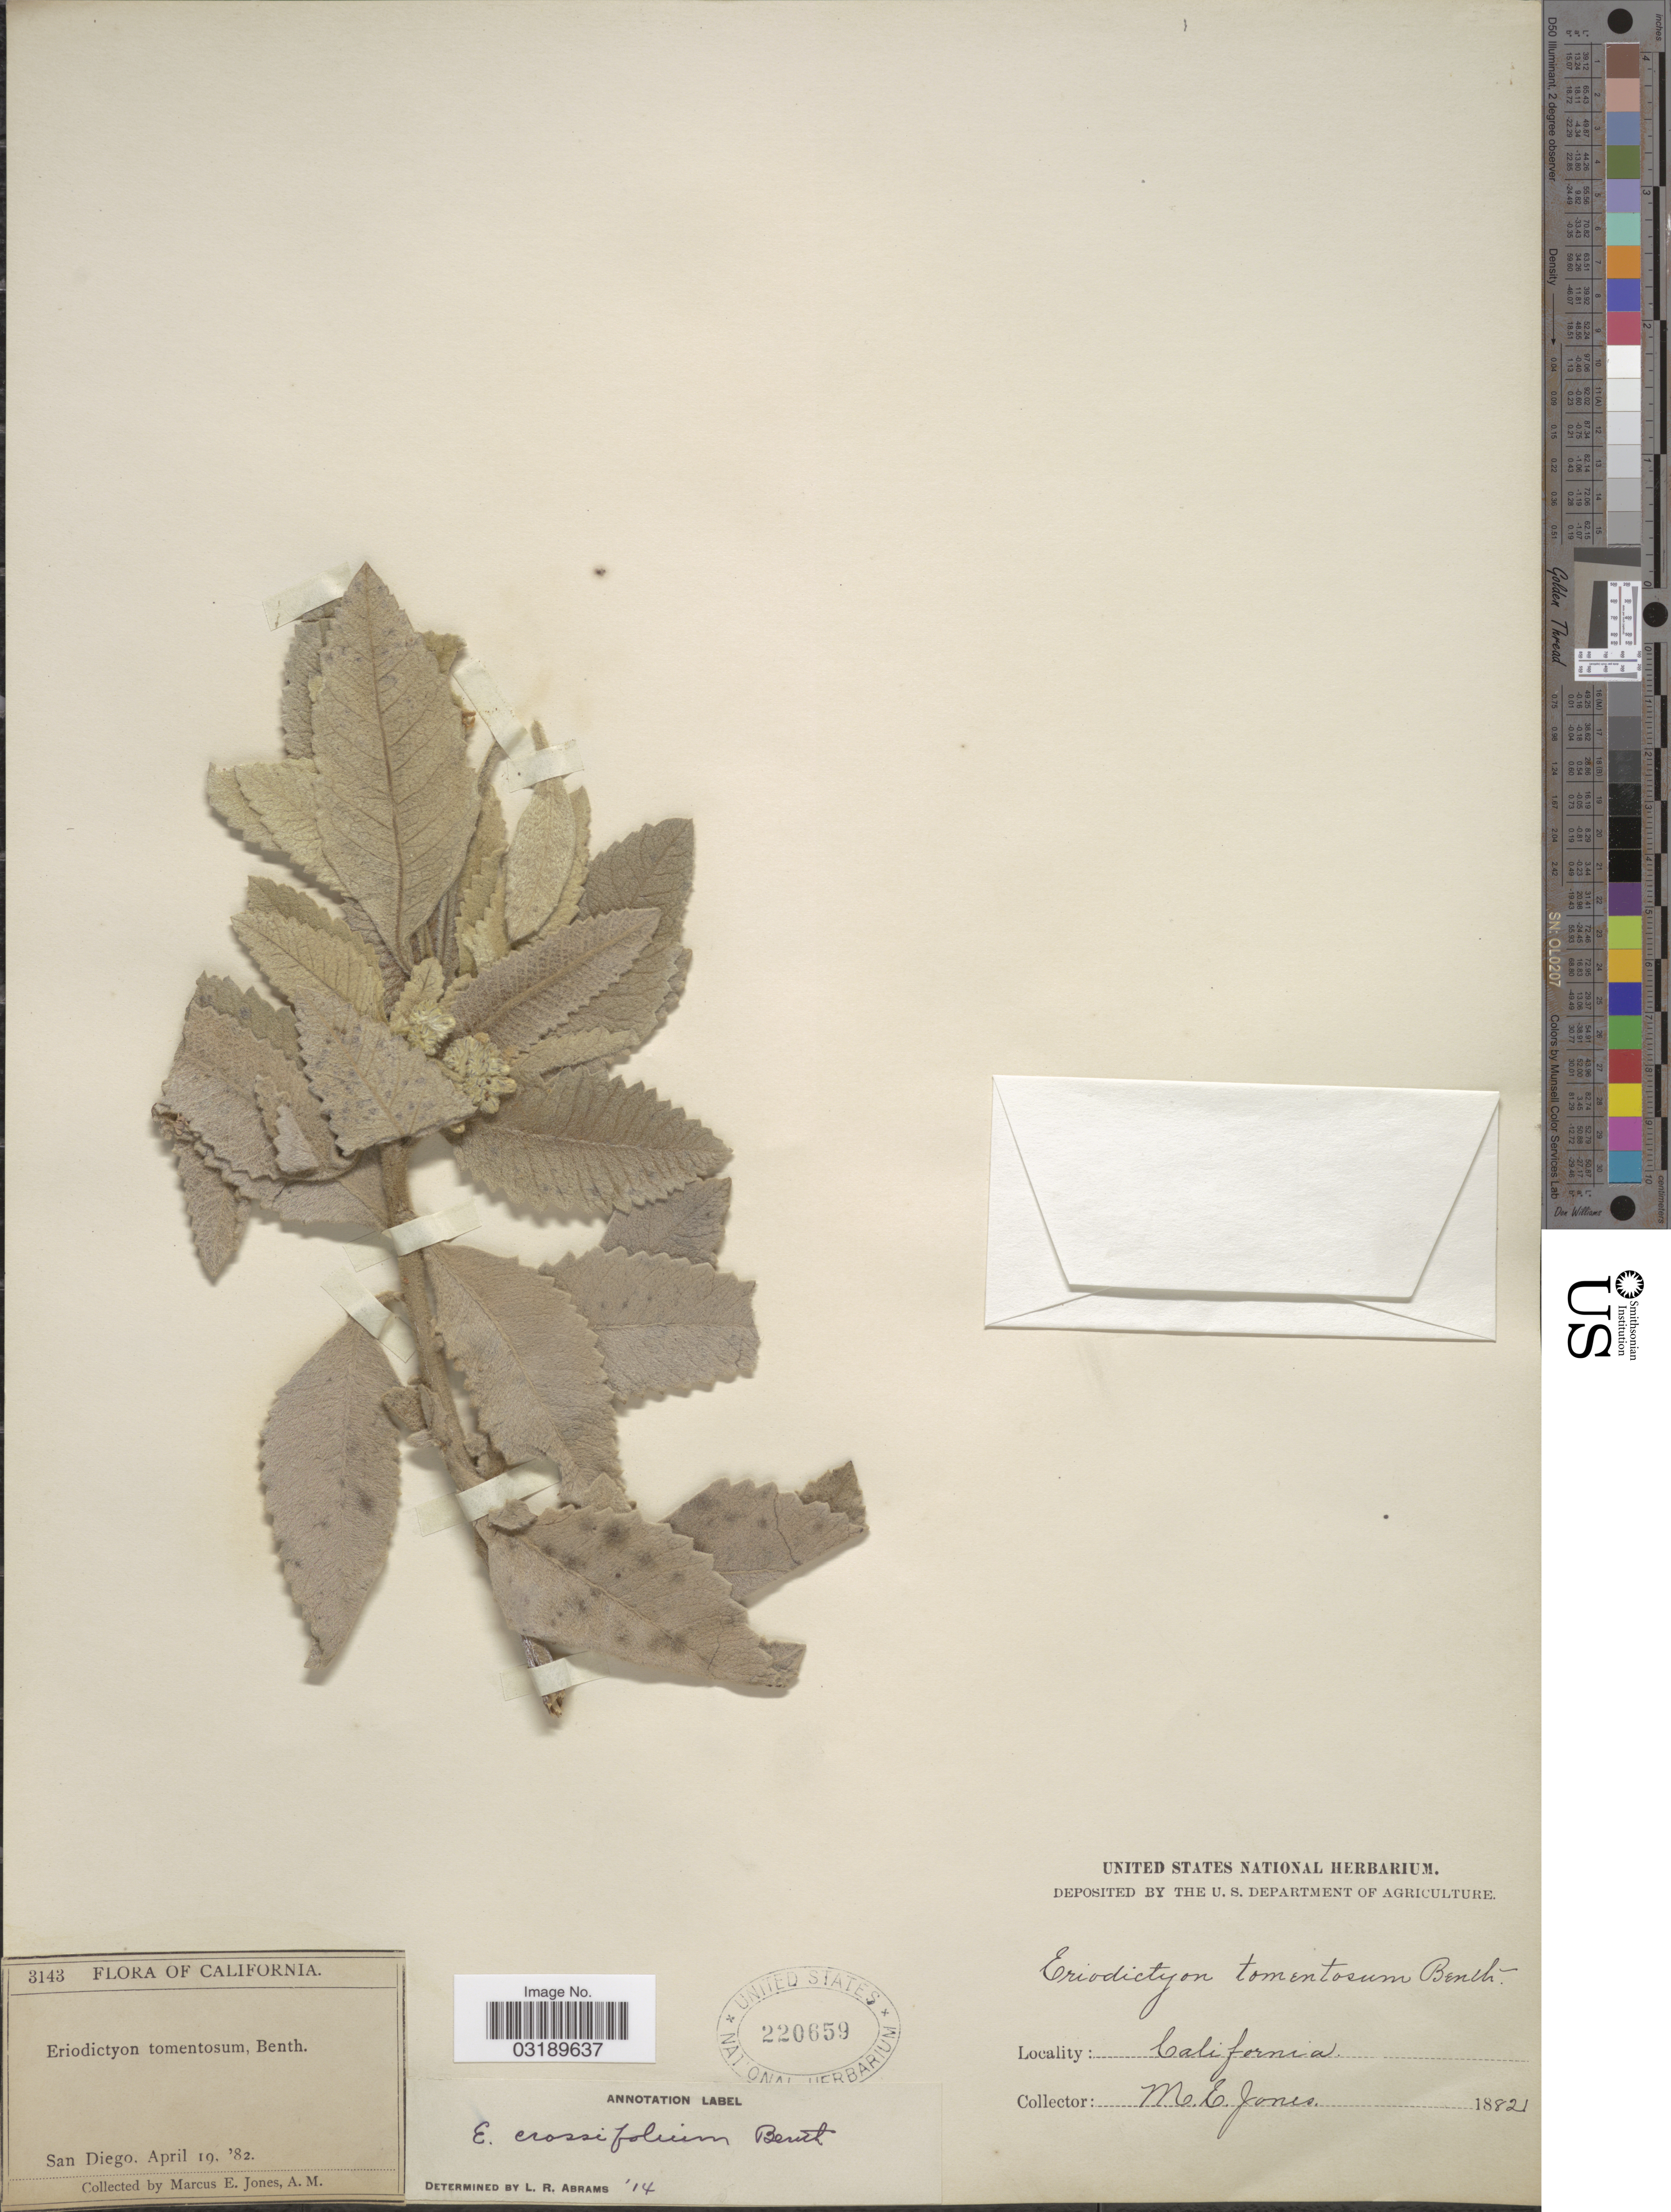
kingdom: Plantae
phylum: Tracheophyta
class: Magnoliopsida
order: Boraginales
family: Namaceae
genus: Eriodictyon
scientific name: Eriodictyon crassifolium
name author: Benth.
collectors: M. E. Jones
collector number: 3143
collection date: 1882-04-19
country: United States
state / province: California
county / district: San Diego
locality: San Diego.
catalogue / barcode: US 220659